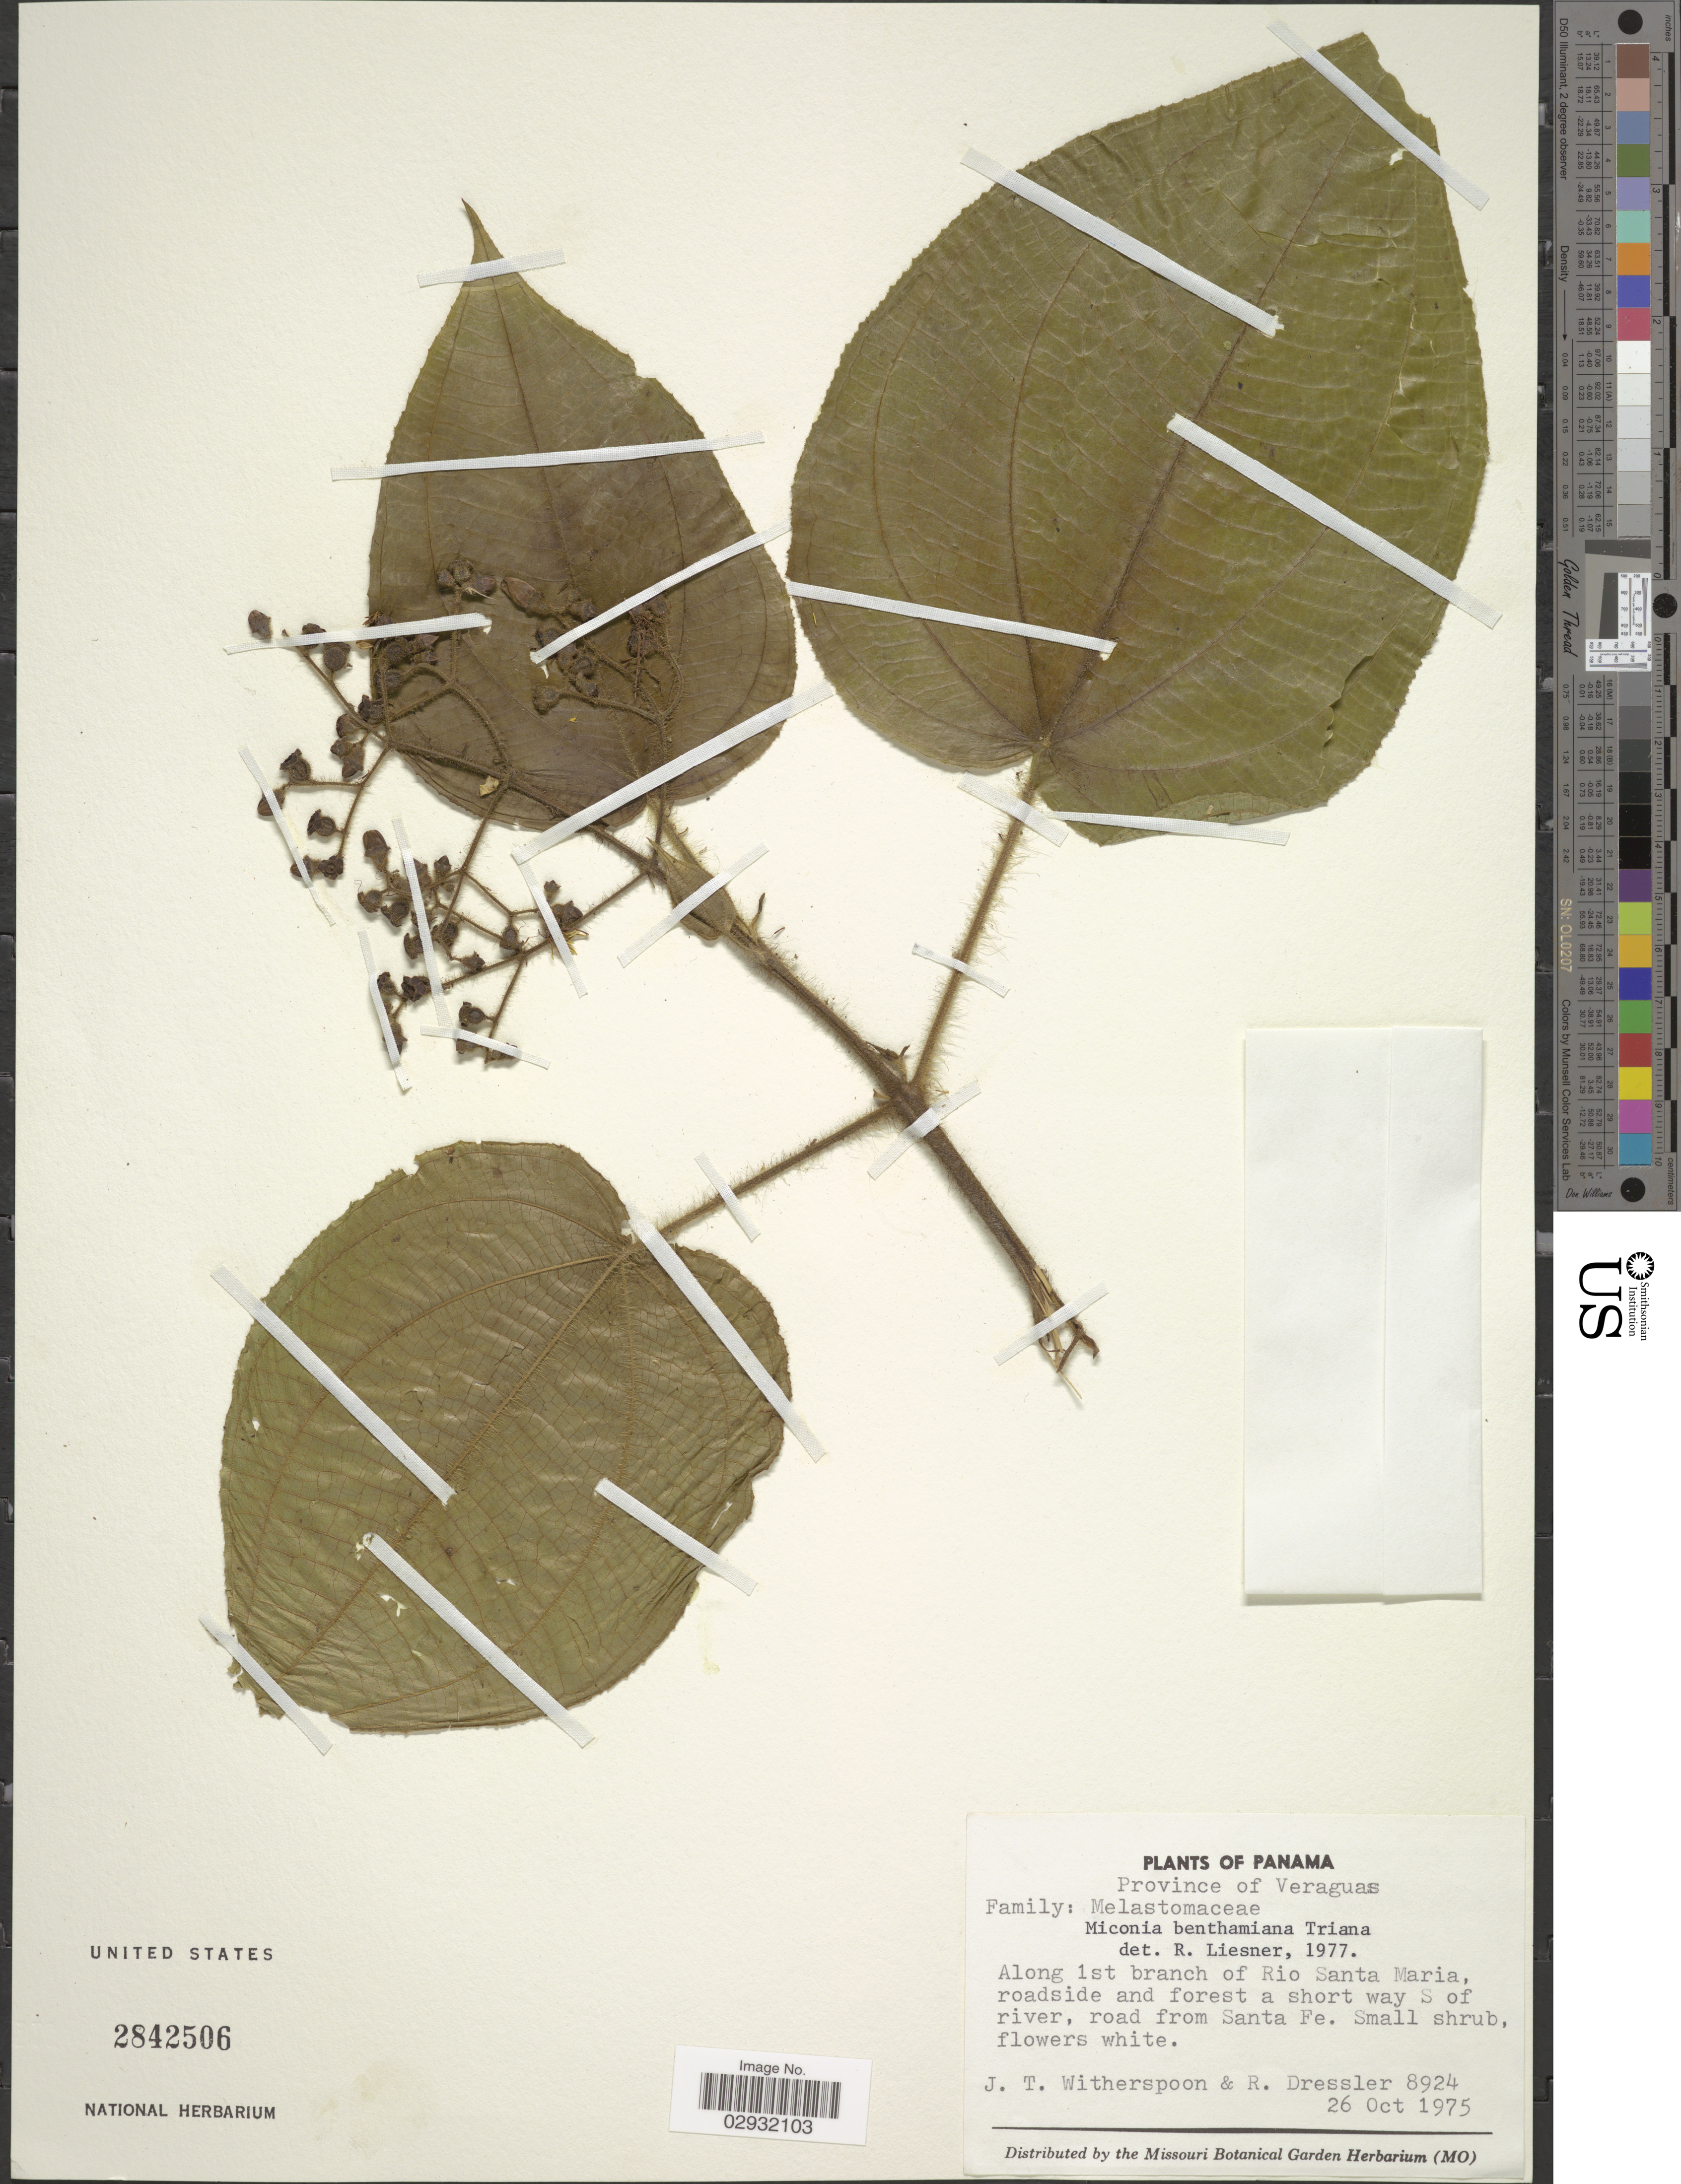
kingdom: Plantae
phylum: Tracheophyta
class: Magnoliopsida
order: Myrtales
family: Melastomataceae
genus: Miconia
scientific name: Miconia benthamiana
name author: Triana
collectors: J. Witherspoon & R. Dressler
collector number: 8924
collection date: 1975-10-26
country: Panama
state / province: Veraguas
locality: Province of Veraguas, Along 1st branch of Rio Santa Maria, roadside and forest a short way S of river, road from Santa Fe.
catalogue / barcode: US 2842506